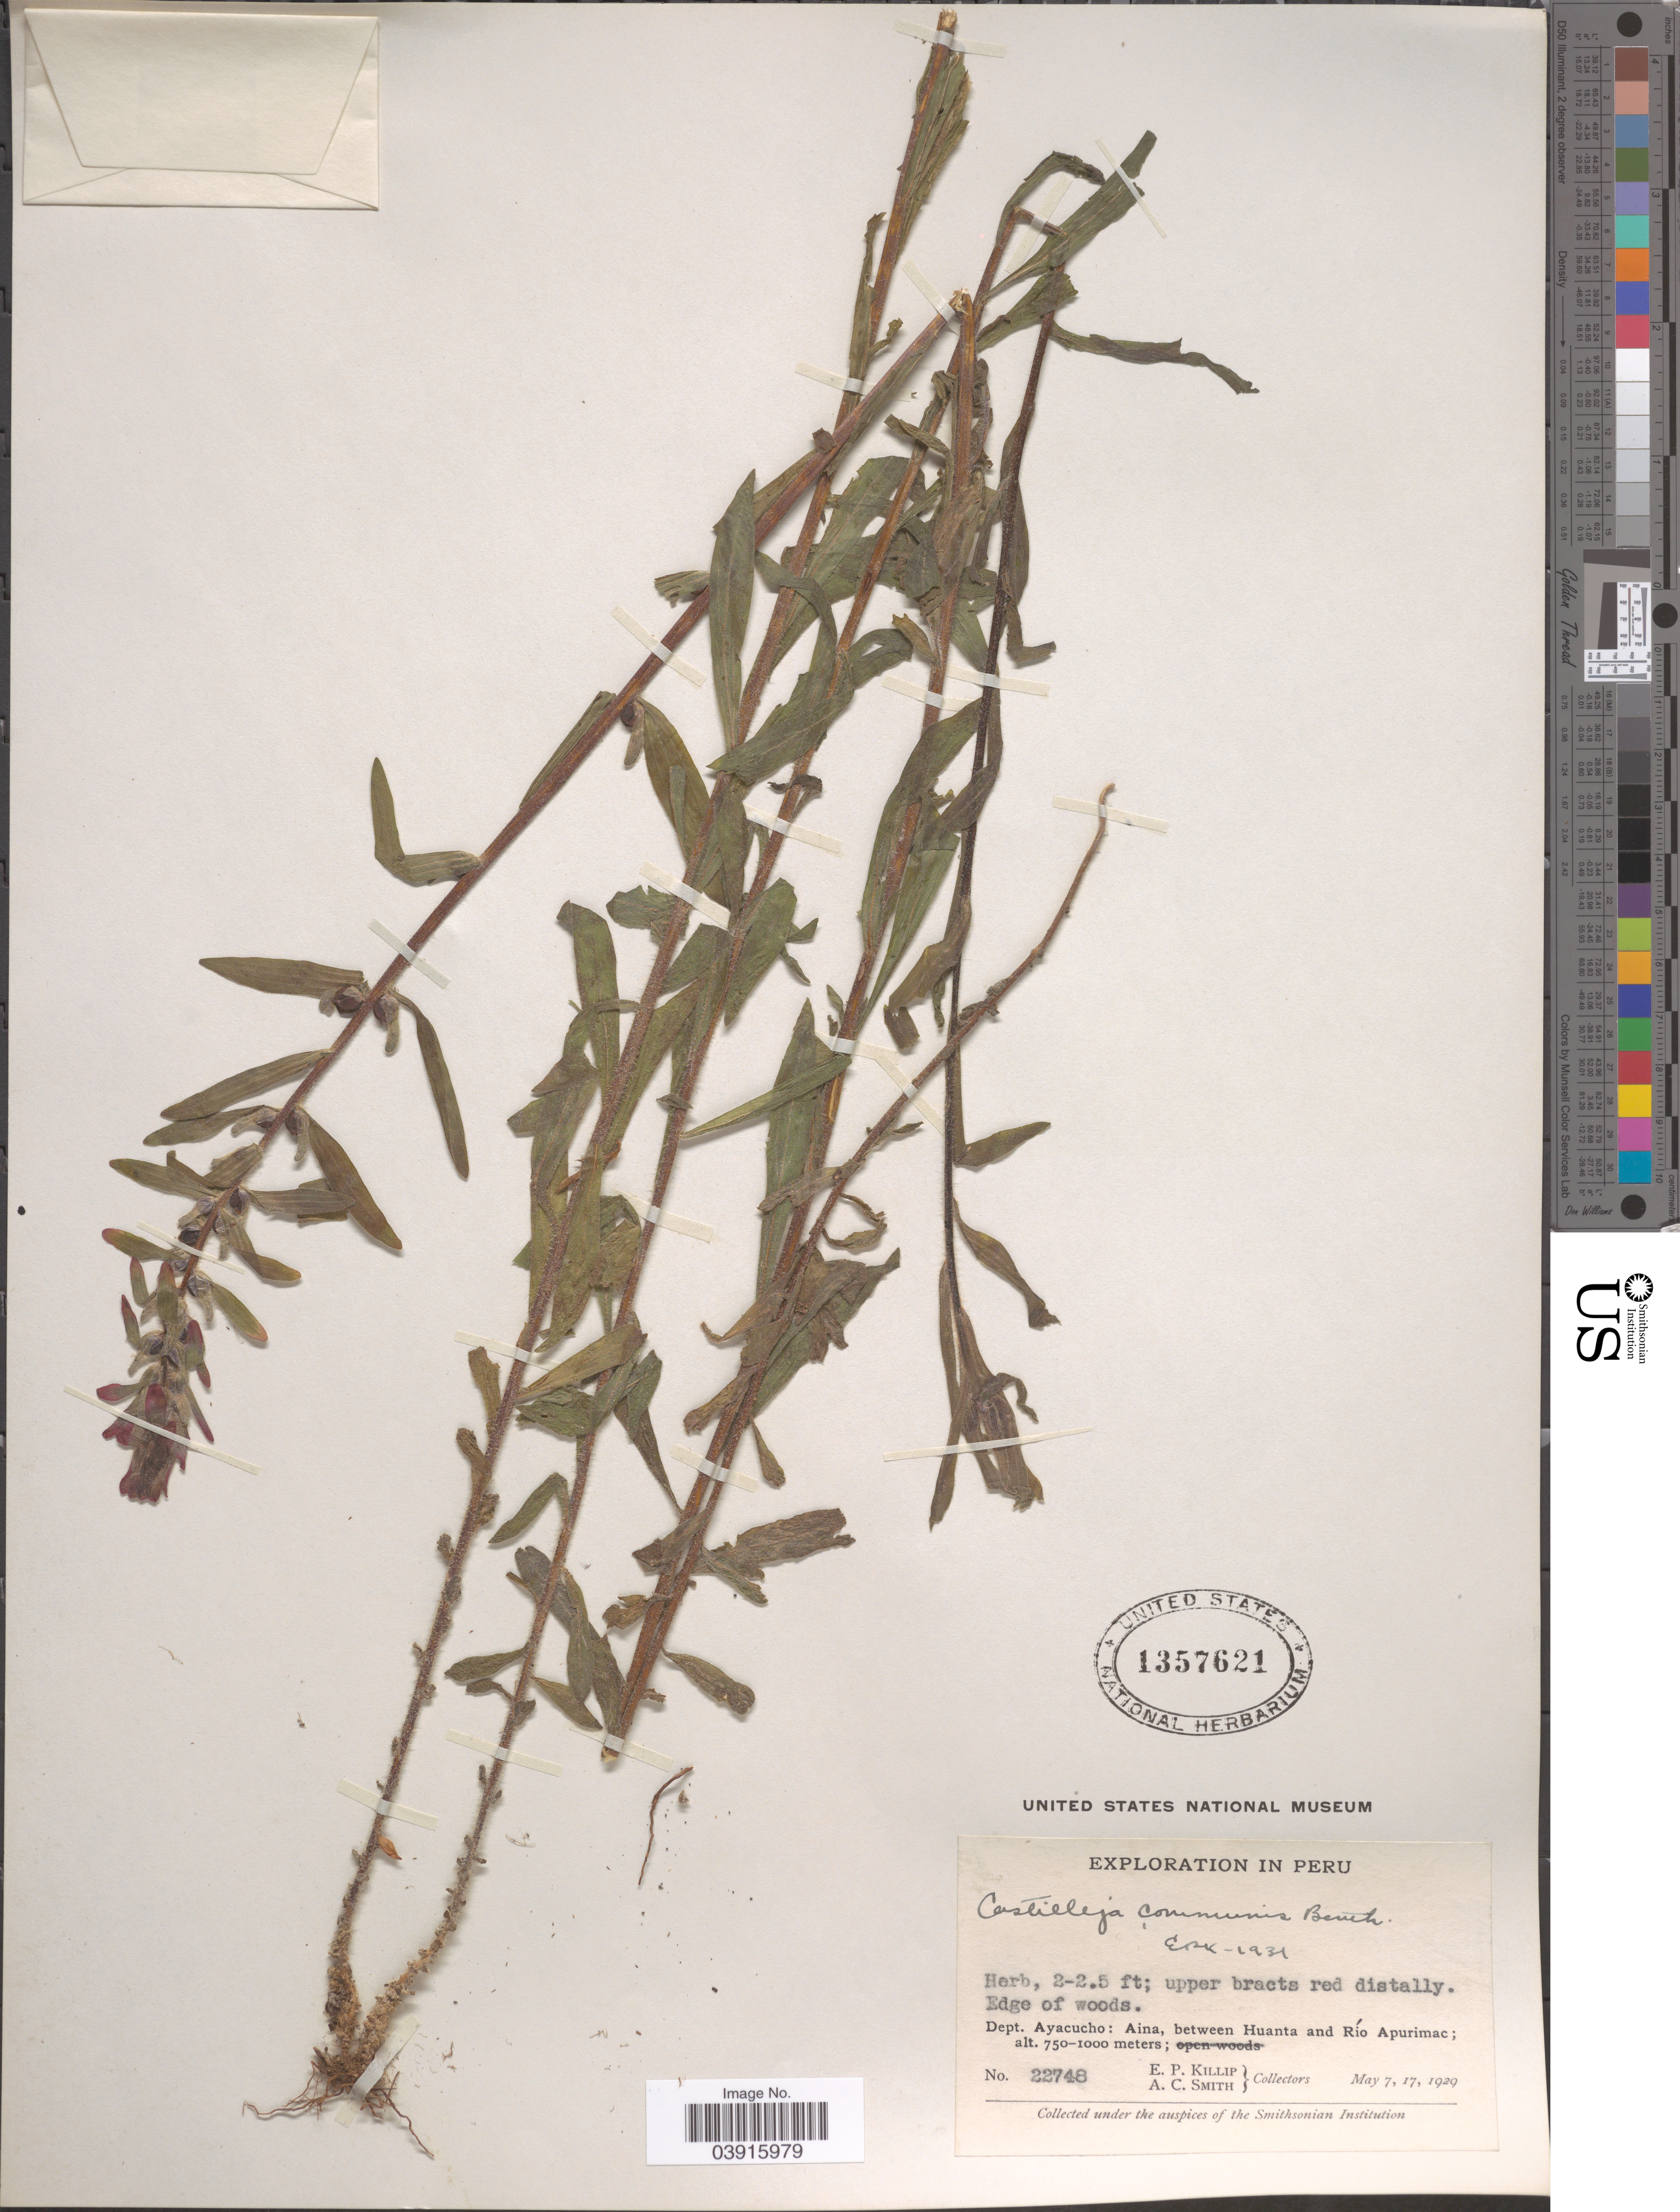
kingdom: Plantae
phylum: Tracheophyta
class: Magnoliopsida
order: Lamiales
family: Orobanchaceae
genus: Castilleja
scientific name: Castilleja communis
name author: Benth.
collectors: E. P. Killip & A. C. Smith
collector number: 22748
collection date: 1929-05-07/1929-05-17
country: Peru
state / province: Ayacucho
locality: Dept. Ayacucho: Aina, between Huanta and Río Apurimac.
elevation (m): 750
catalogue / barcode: US 1357621